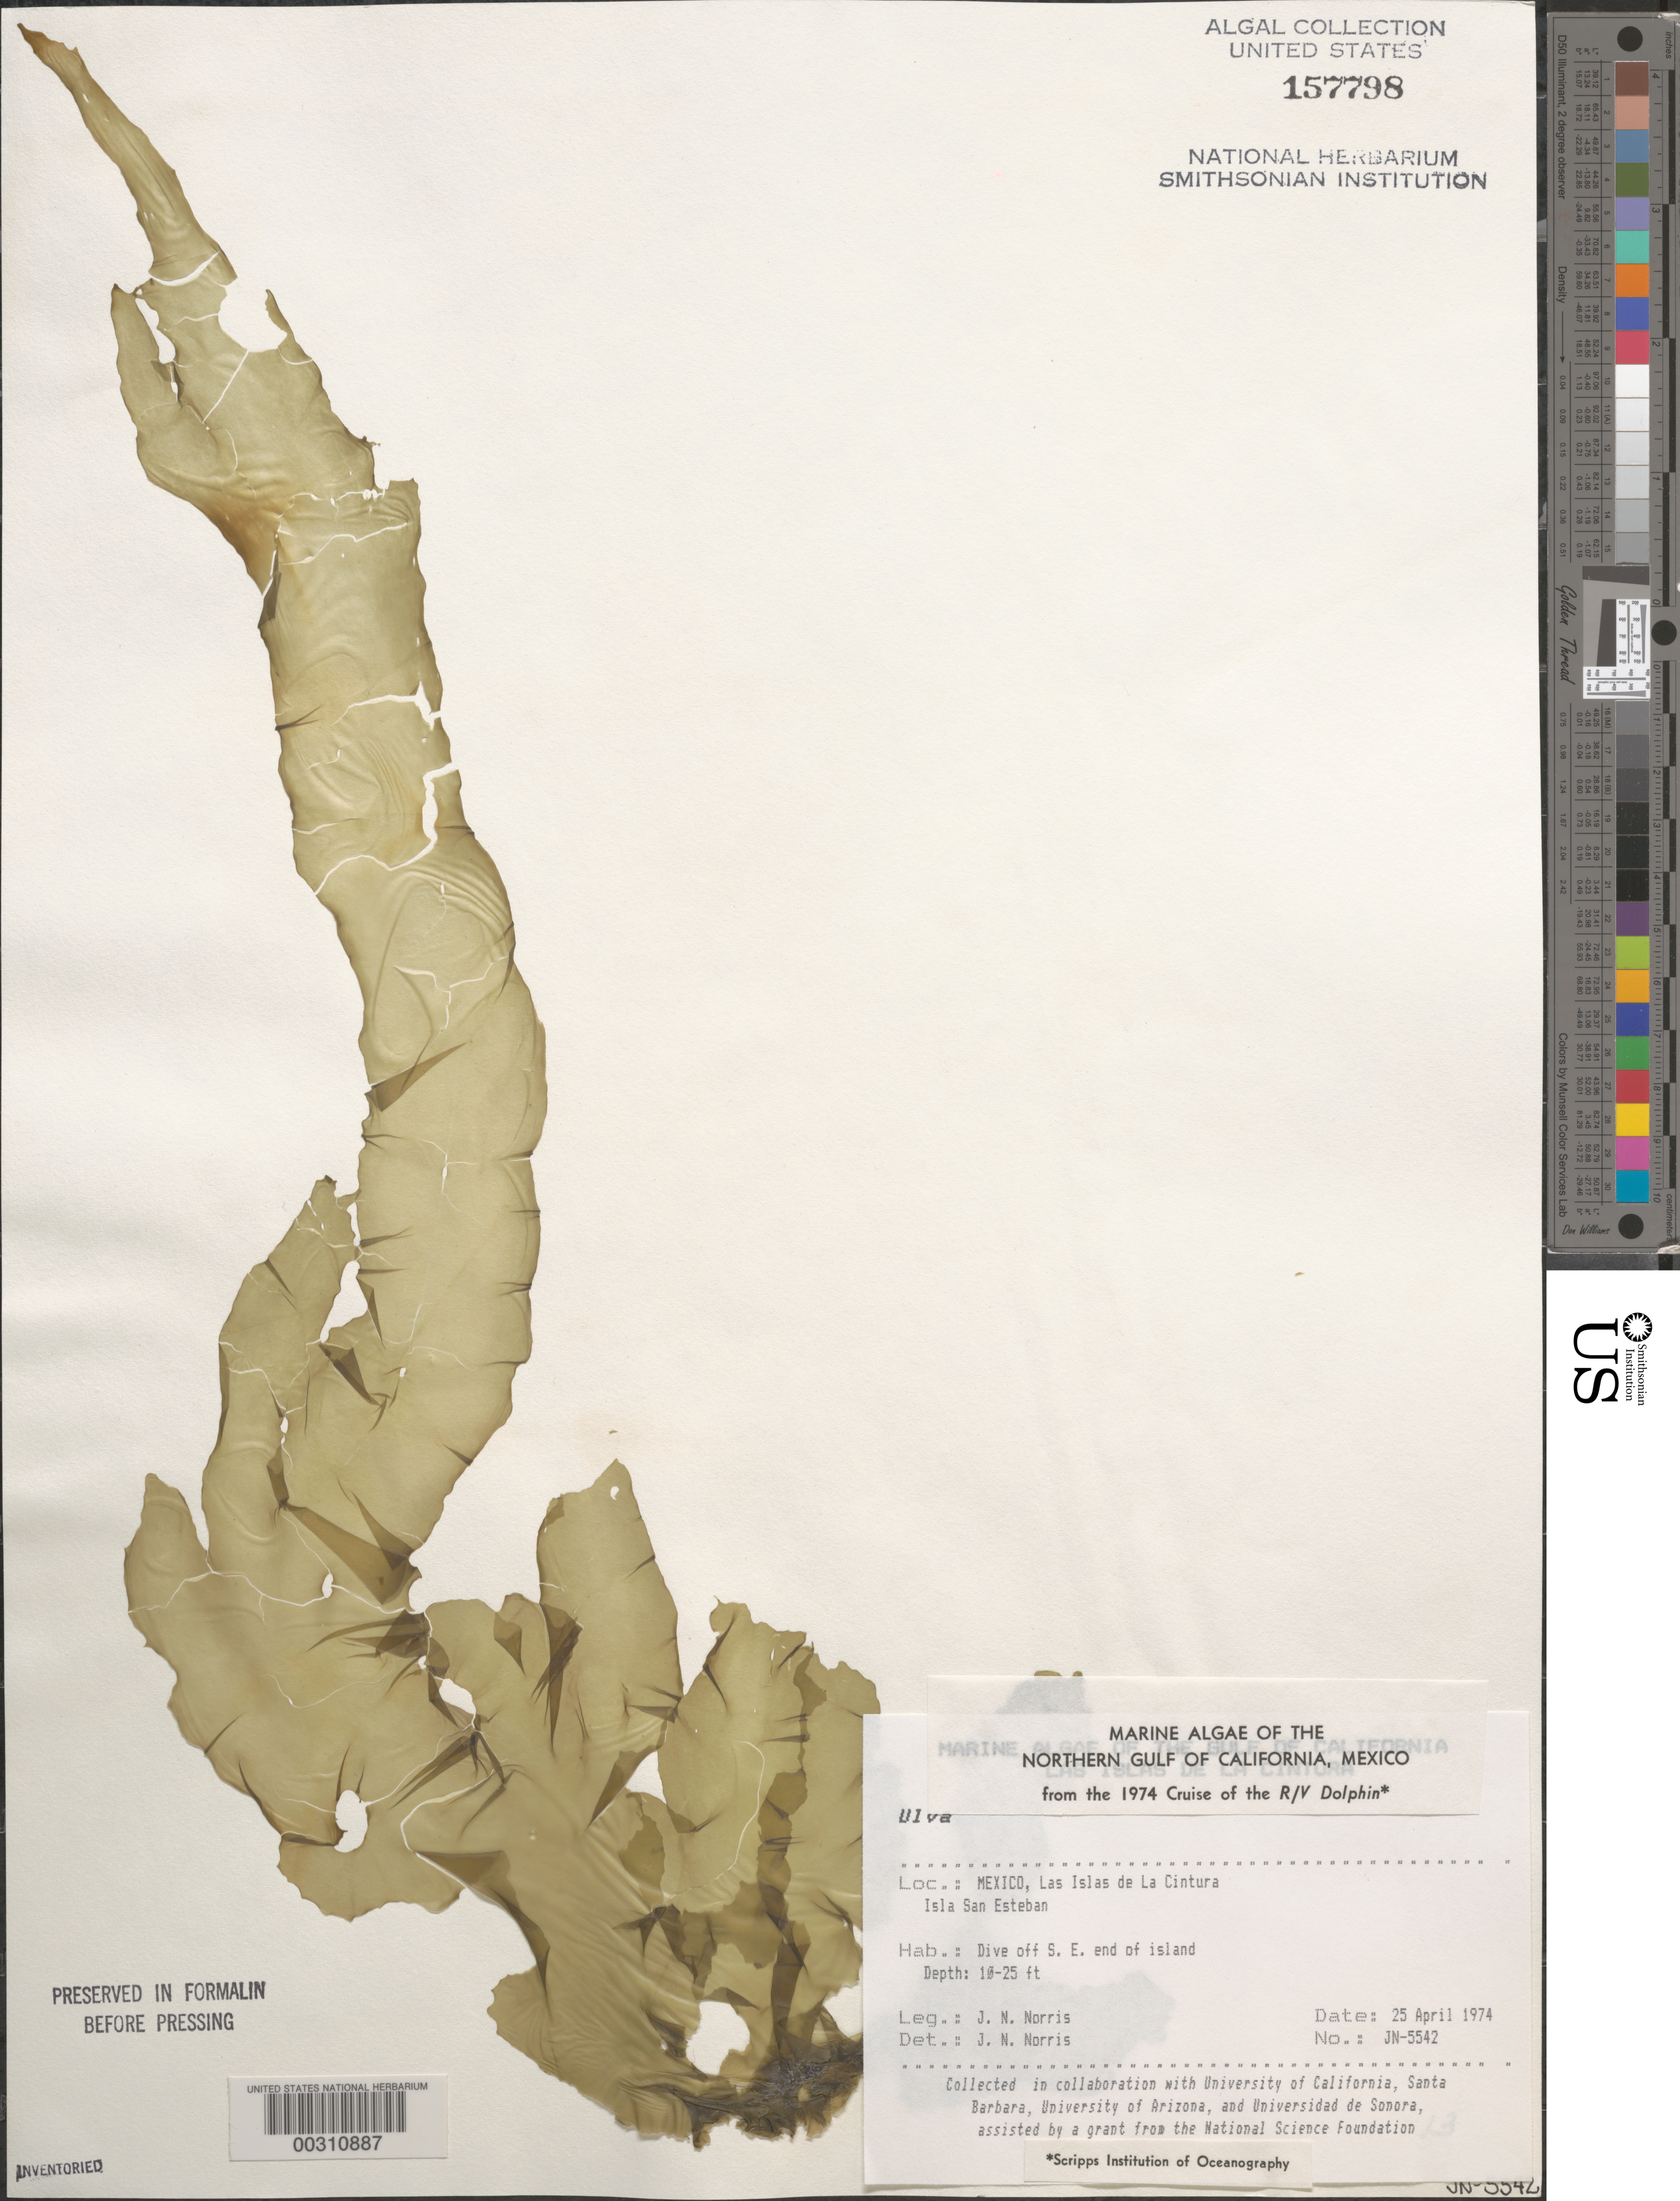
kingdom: Plantae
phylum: Chlorophyta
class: Ulvophyceae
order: Ulvales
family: Ulvaceae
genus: Ulva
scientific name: Ulva sp.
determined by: Norris, James N.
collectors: J. N. Norris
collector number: JN-5542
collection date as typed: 25 Apr 1974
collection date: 1974-04-25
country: Mexico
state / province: Baja California Norte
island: Isla San Esteban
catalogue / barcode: US 157798